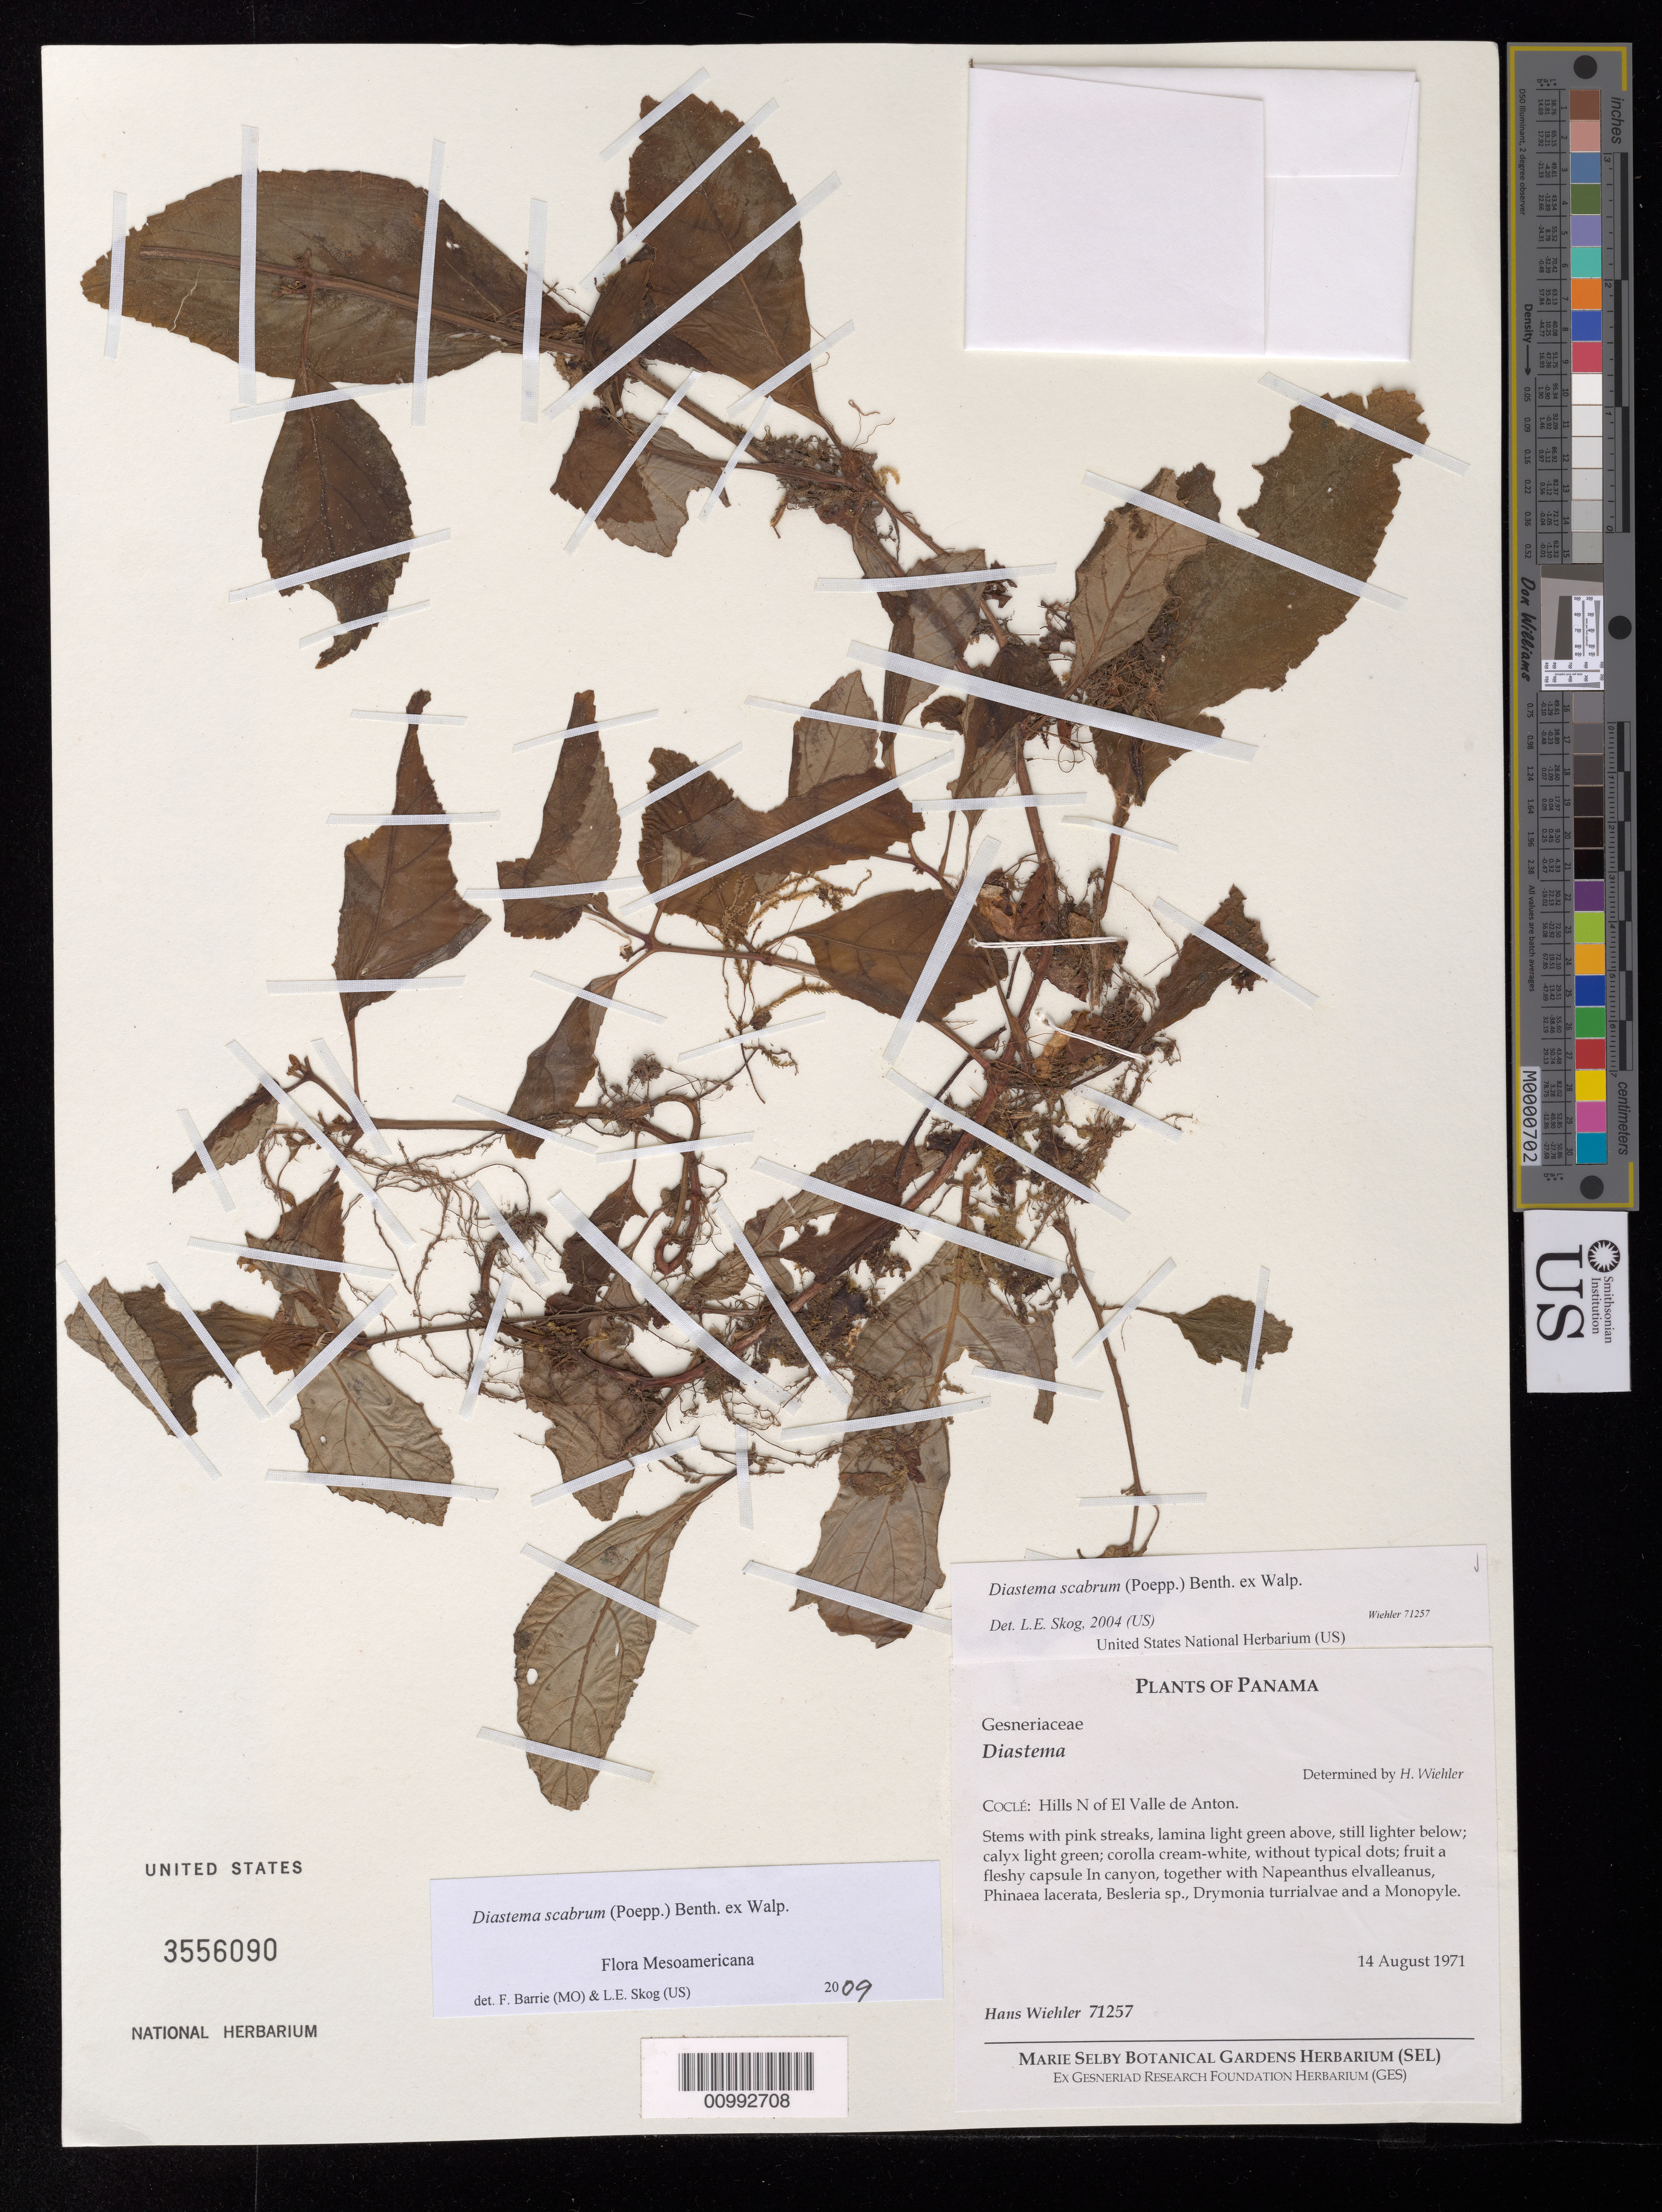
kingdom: Plantae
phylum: Tracheophyta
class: Magnoliopsida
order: Lamiales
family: Gesneriaceae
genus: Diastema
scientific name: Diastema scabrum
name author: (Poepp.) Benth. ex Walp.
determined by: Skog, Laurence E.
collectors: H. J. Wiehler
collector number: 71257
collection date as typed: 14 Aug 1971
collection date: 1971-08-14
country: Panama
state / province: Coclé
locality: Coclé: Hills N of El Valle de Anton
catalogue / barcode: US 3556090